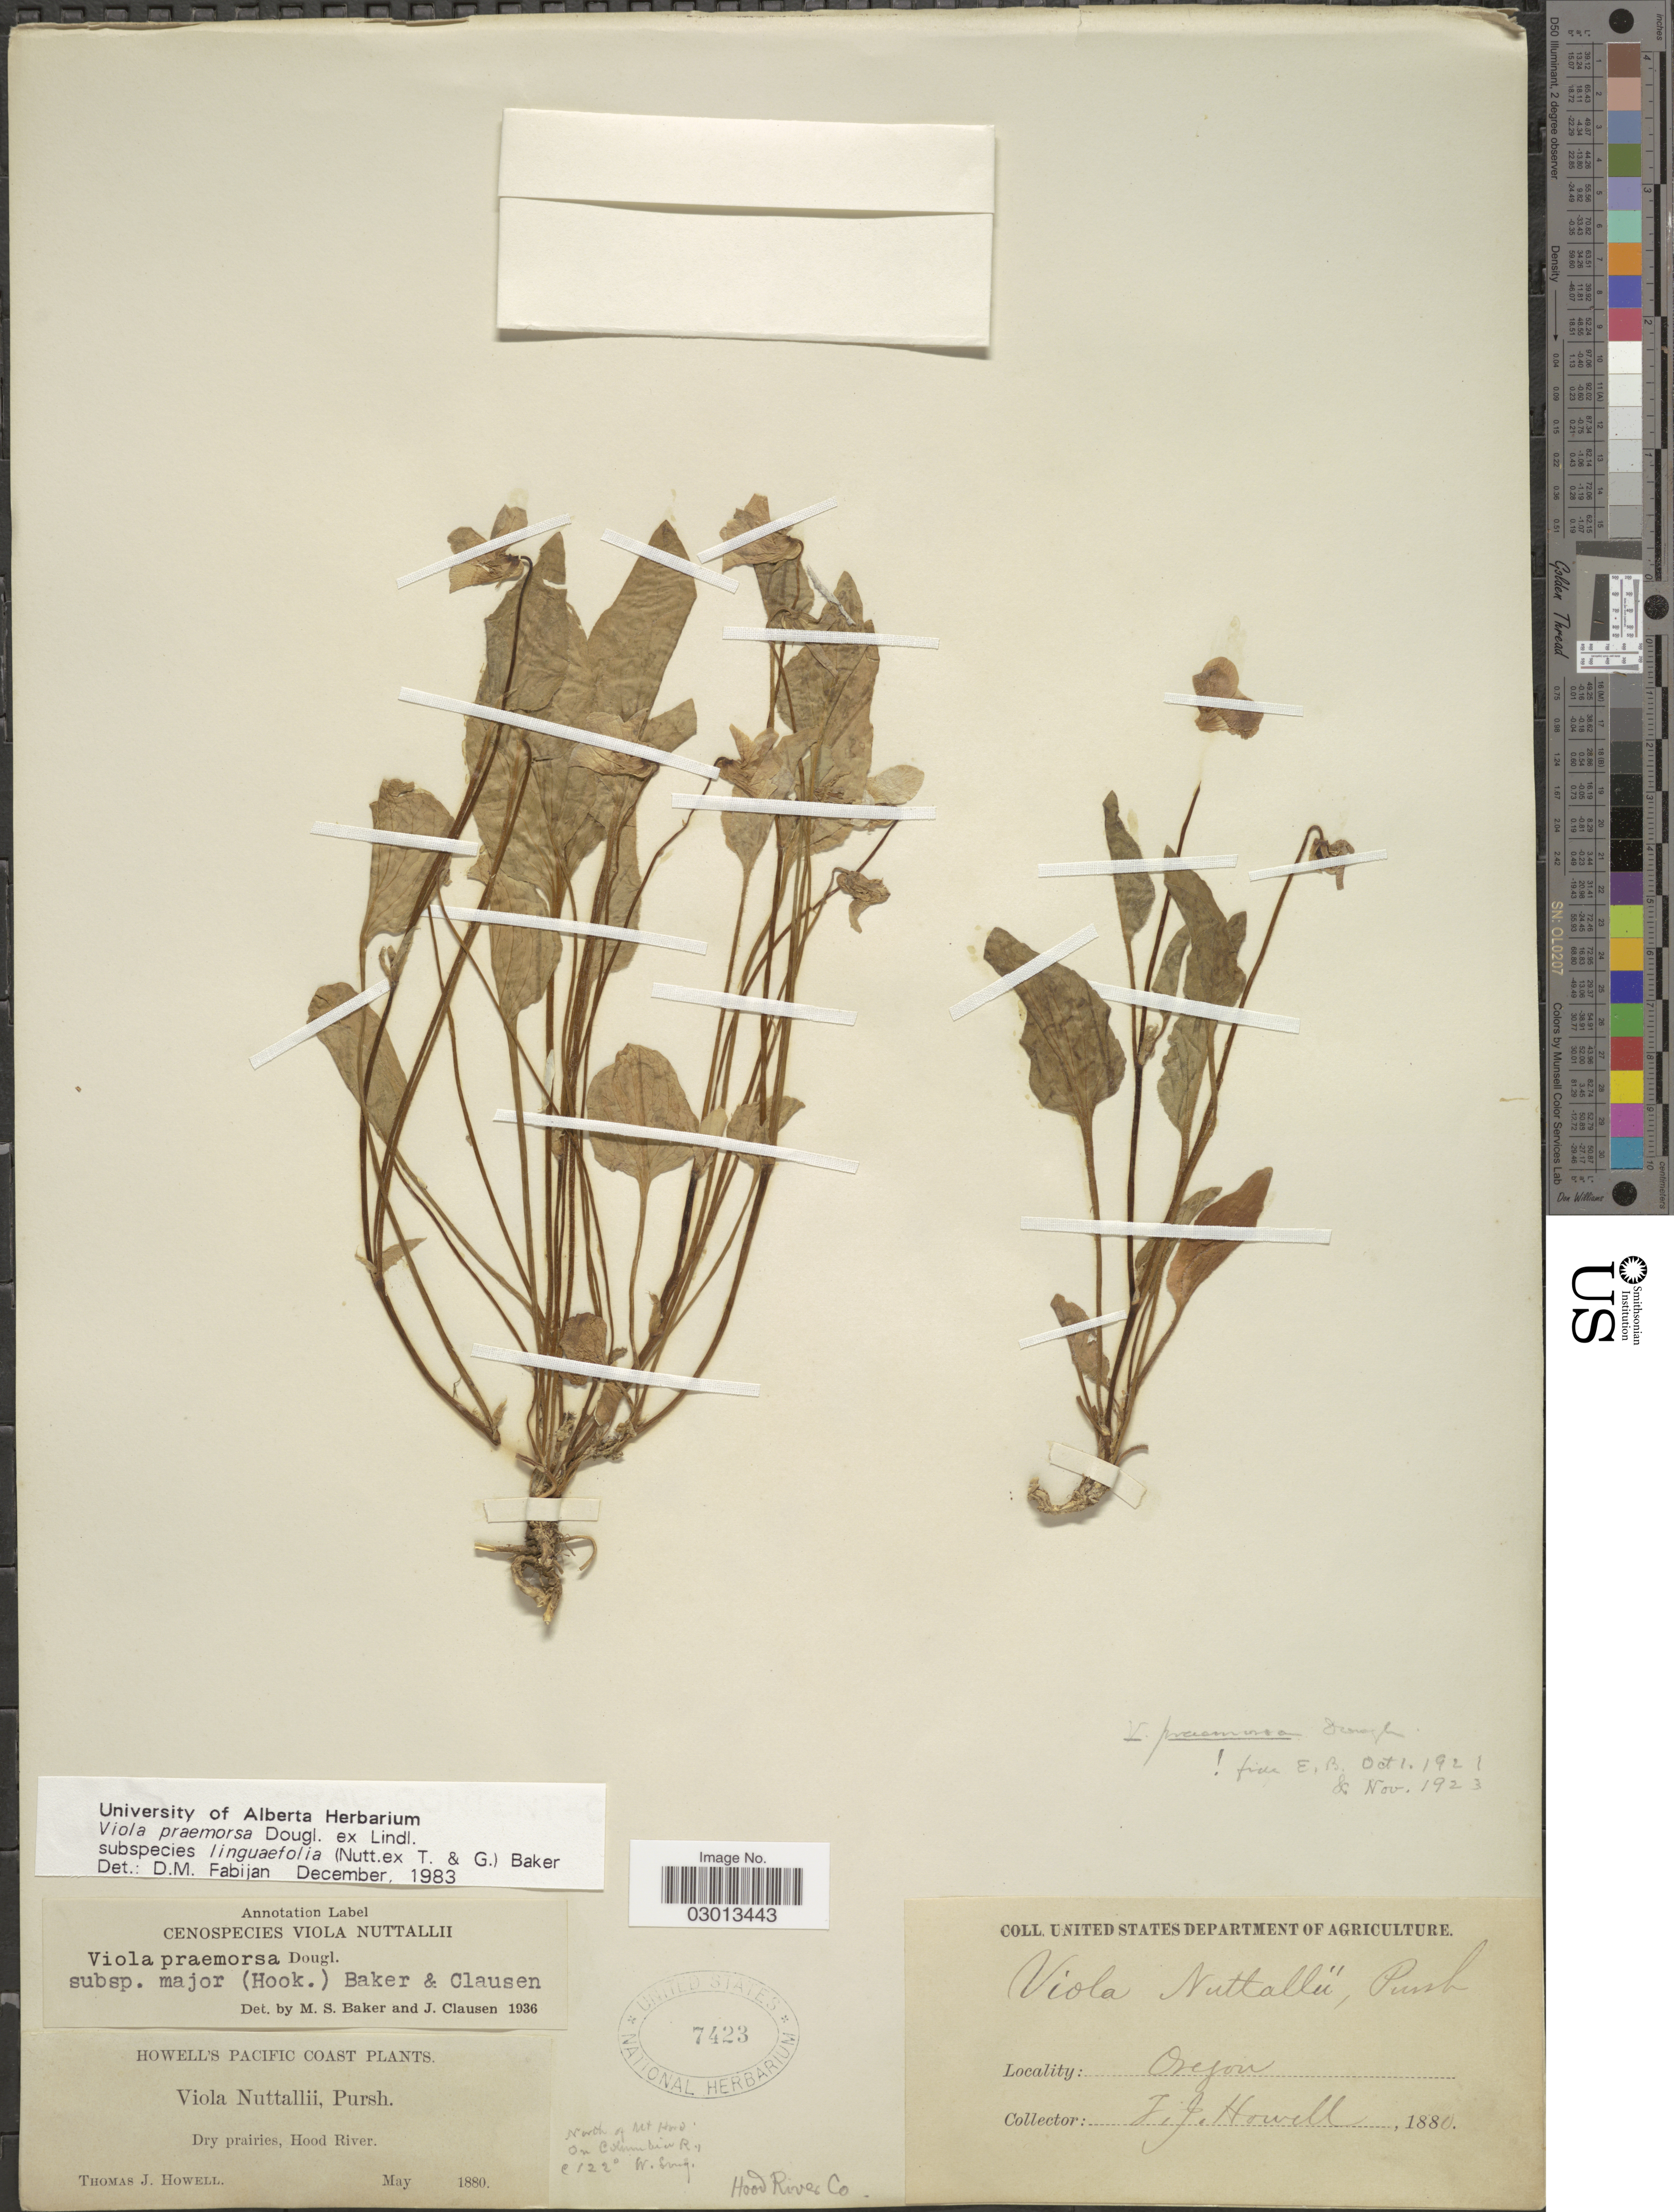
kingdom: Plantae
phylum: Tracheophyta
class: Magnoliopsida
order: Malpighiales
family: Violaceae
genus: Viola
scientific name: Viola praemorsa subsp. linguifolia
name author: (Nutt.) M.S. Baker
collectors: T. J. Howell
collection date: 1880-05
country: United States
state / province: Oregon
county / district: Hood River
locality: Pacific Coast. Hood River. Hood River Co.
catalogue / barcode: US 7423